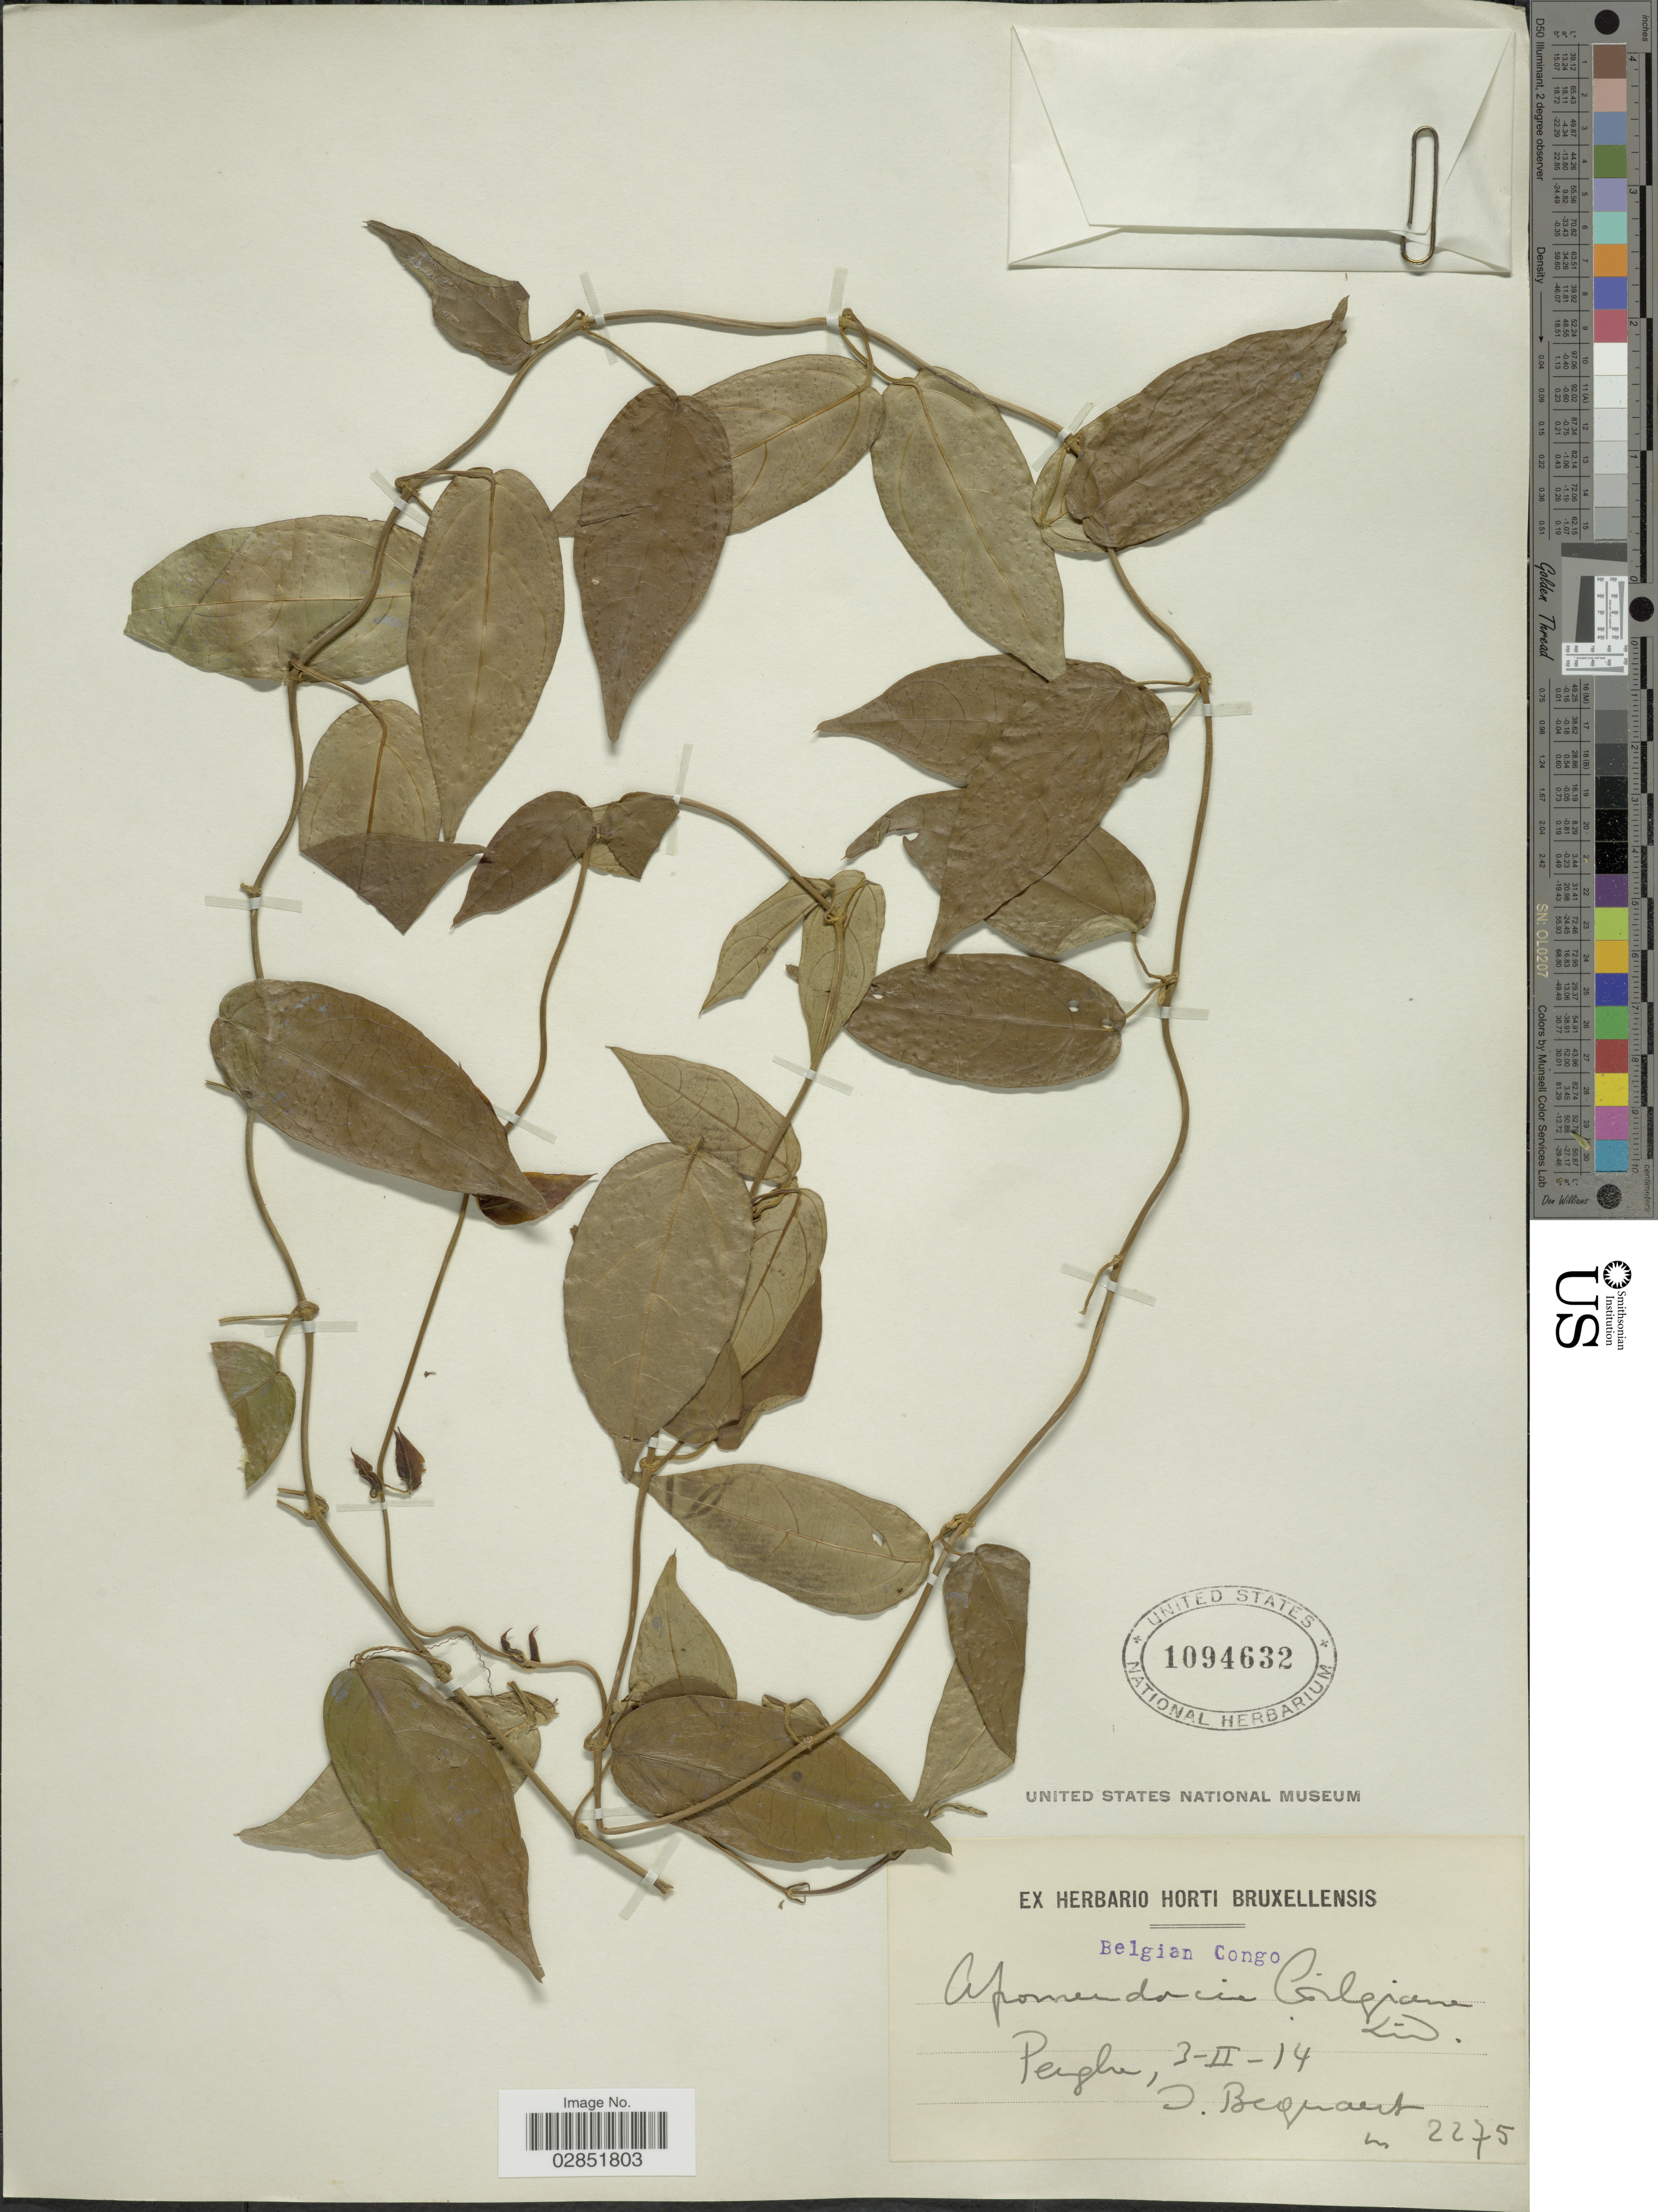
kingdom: Plantae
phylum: Tracheophyta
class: Magnoliopsida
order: Lamiales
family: Acanthaceae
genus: Afromendoncia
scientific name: Afromendoncia gilgiana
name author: Lindau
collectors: J. Bequaert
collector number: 2275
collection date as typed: Transcribed d/m/y: 3/2/14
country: Congo, Democratic Republic of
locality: Belgian Congo. Penghe.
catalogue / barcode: US 1094632